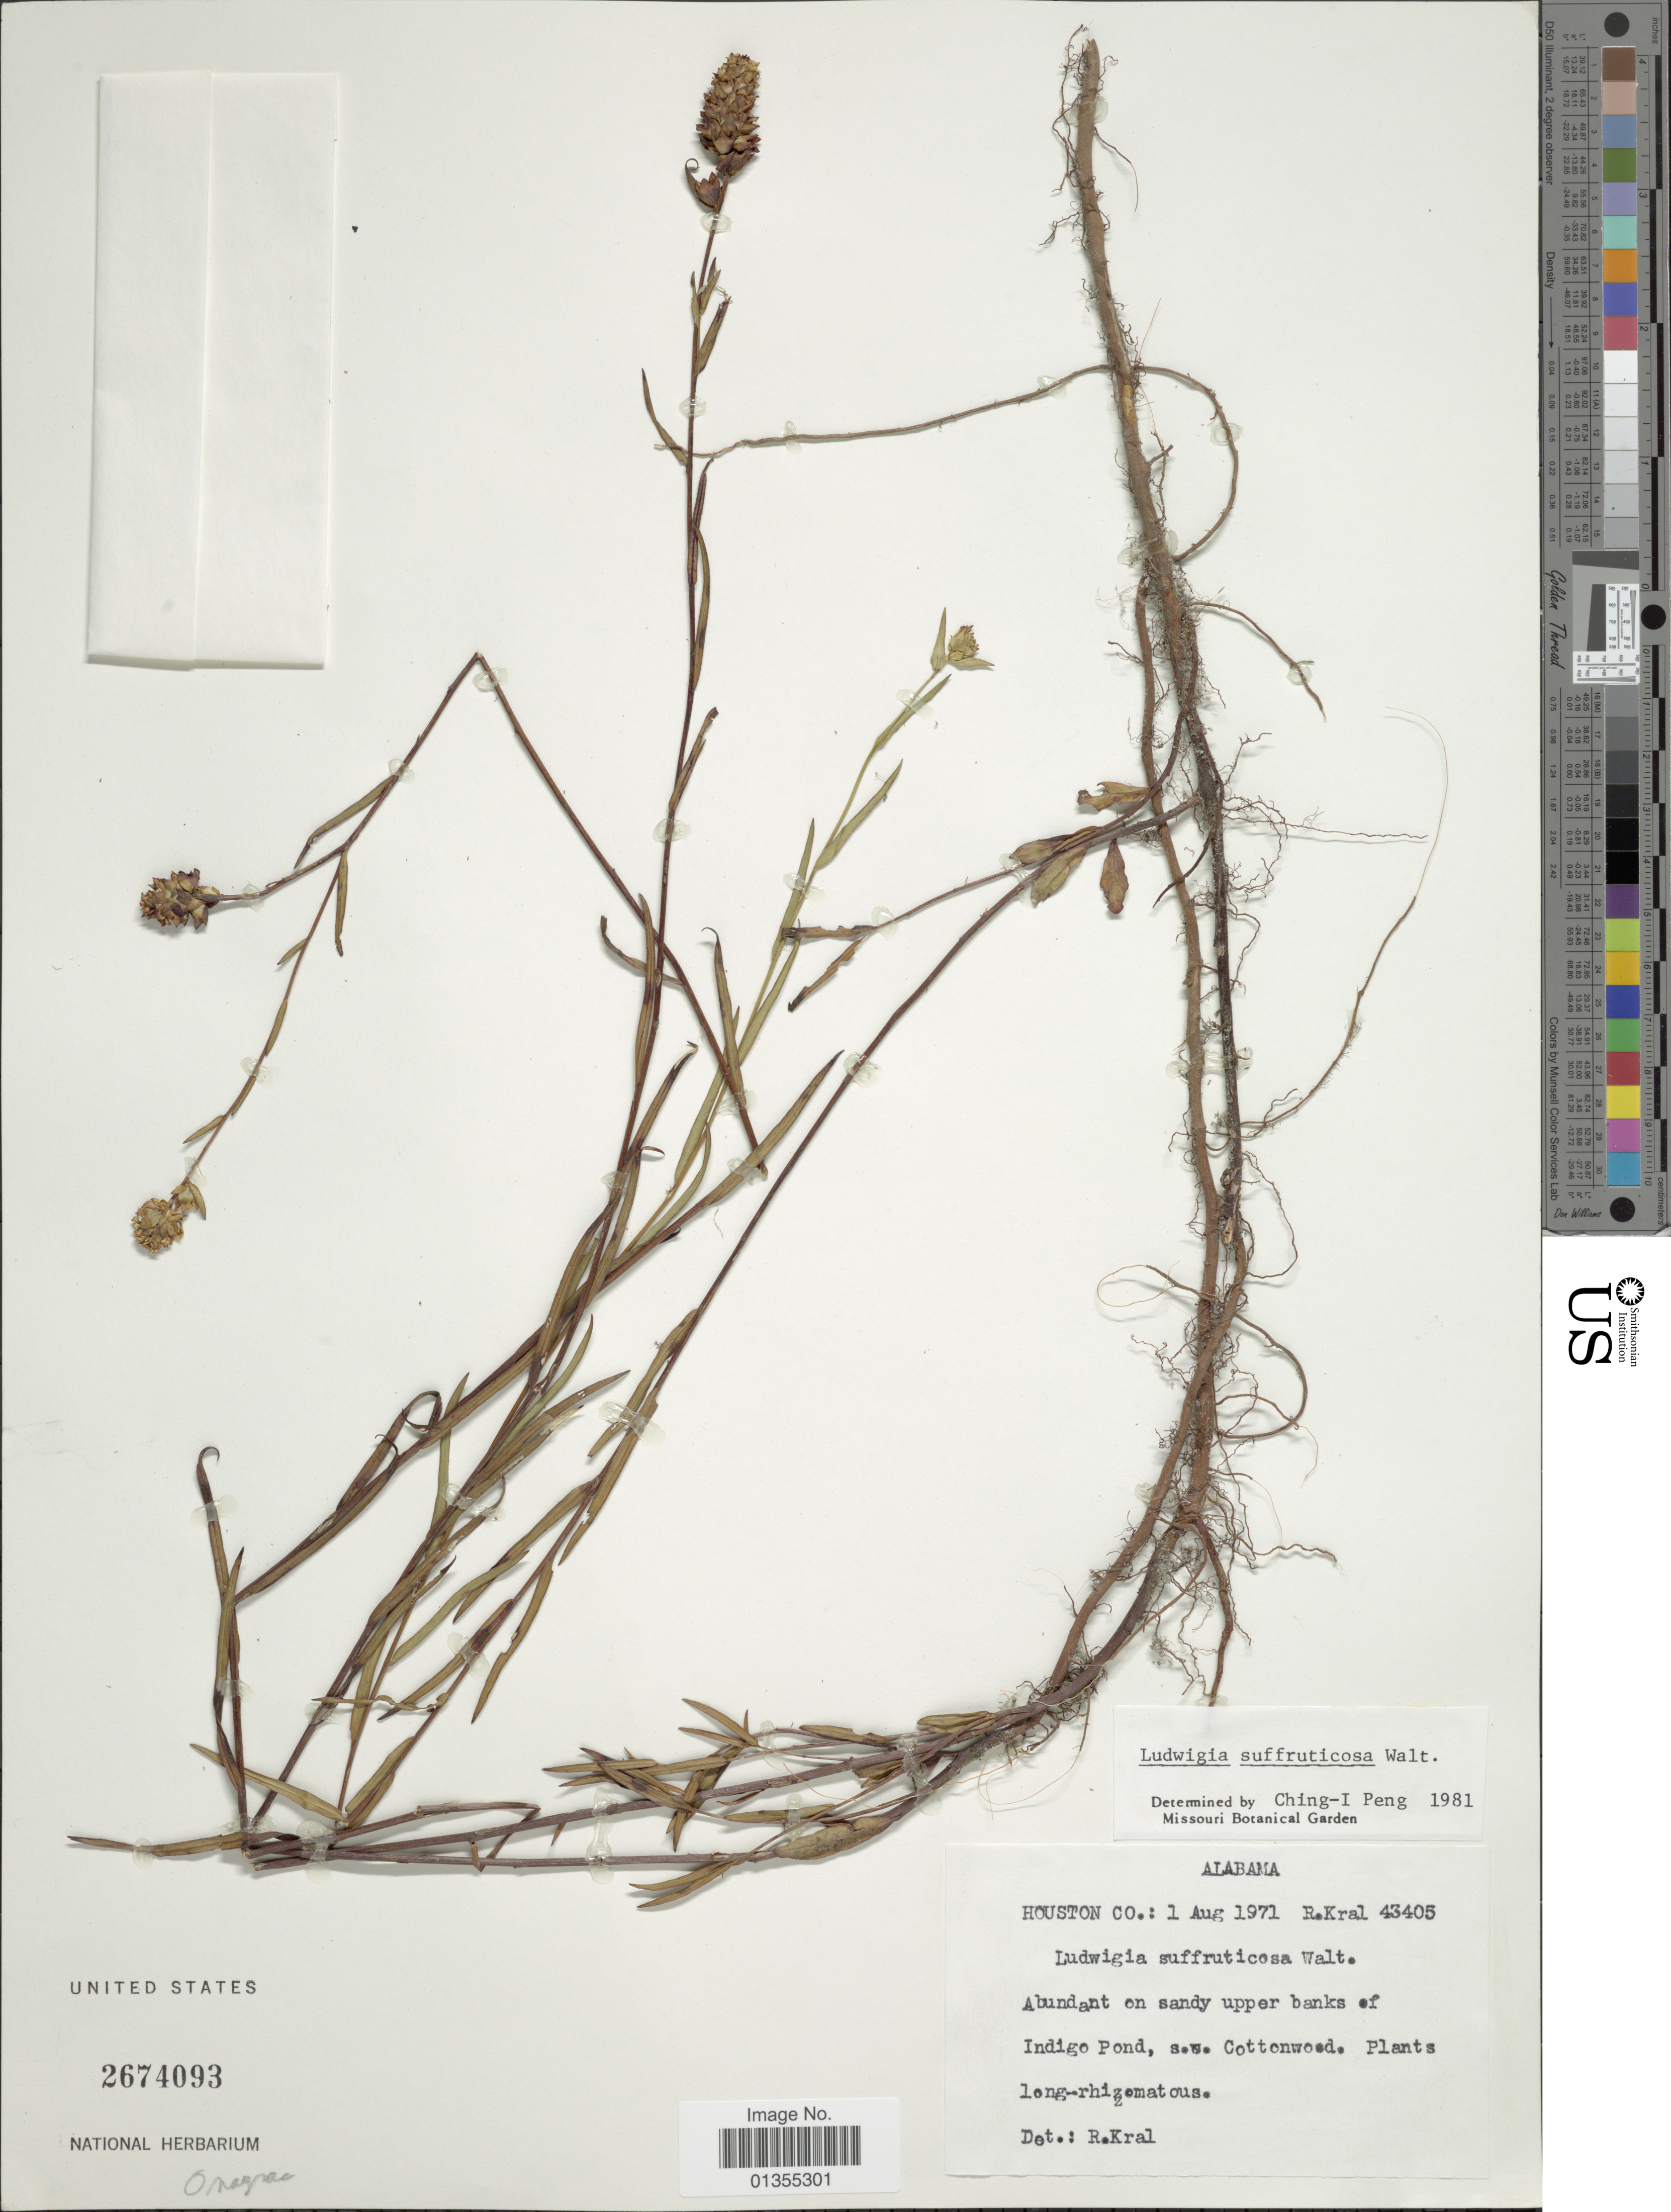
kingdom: Plantae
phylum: Tracheophyta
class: Magnoliopsida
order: Myrtales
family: Onagraceae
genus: Ludwigia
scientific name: Ludwigia suffruticosa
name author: Walter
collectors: R. Kral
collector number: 43405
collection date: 1971-08-01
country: United States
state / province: Alabama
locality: Houston Co. Abundant on sandy upper banks of Indige Pond, .s.w Cottonwood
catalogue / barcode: US 2674093